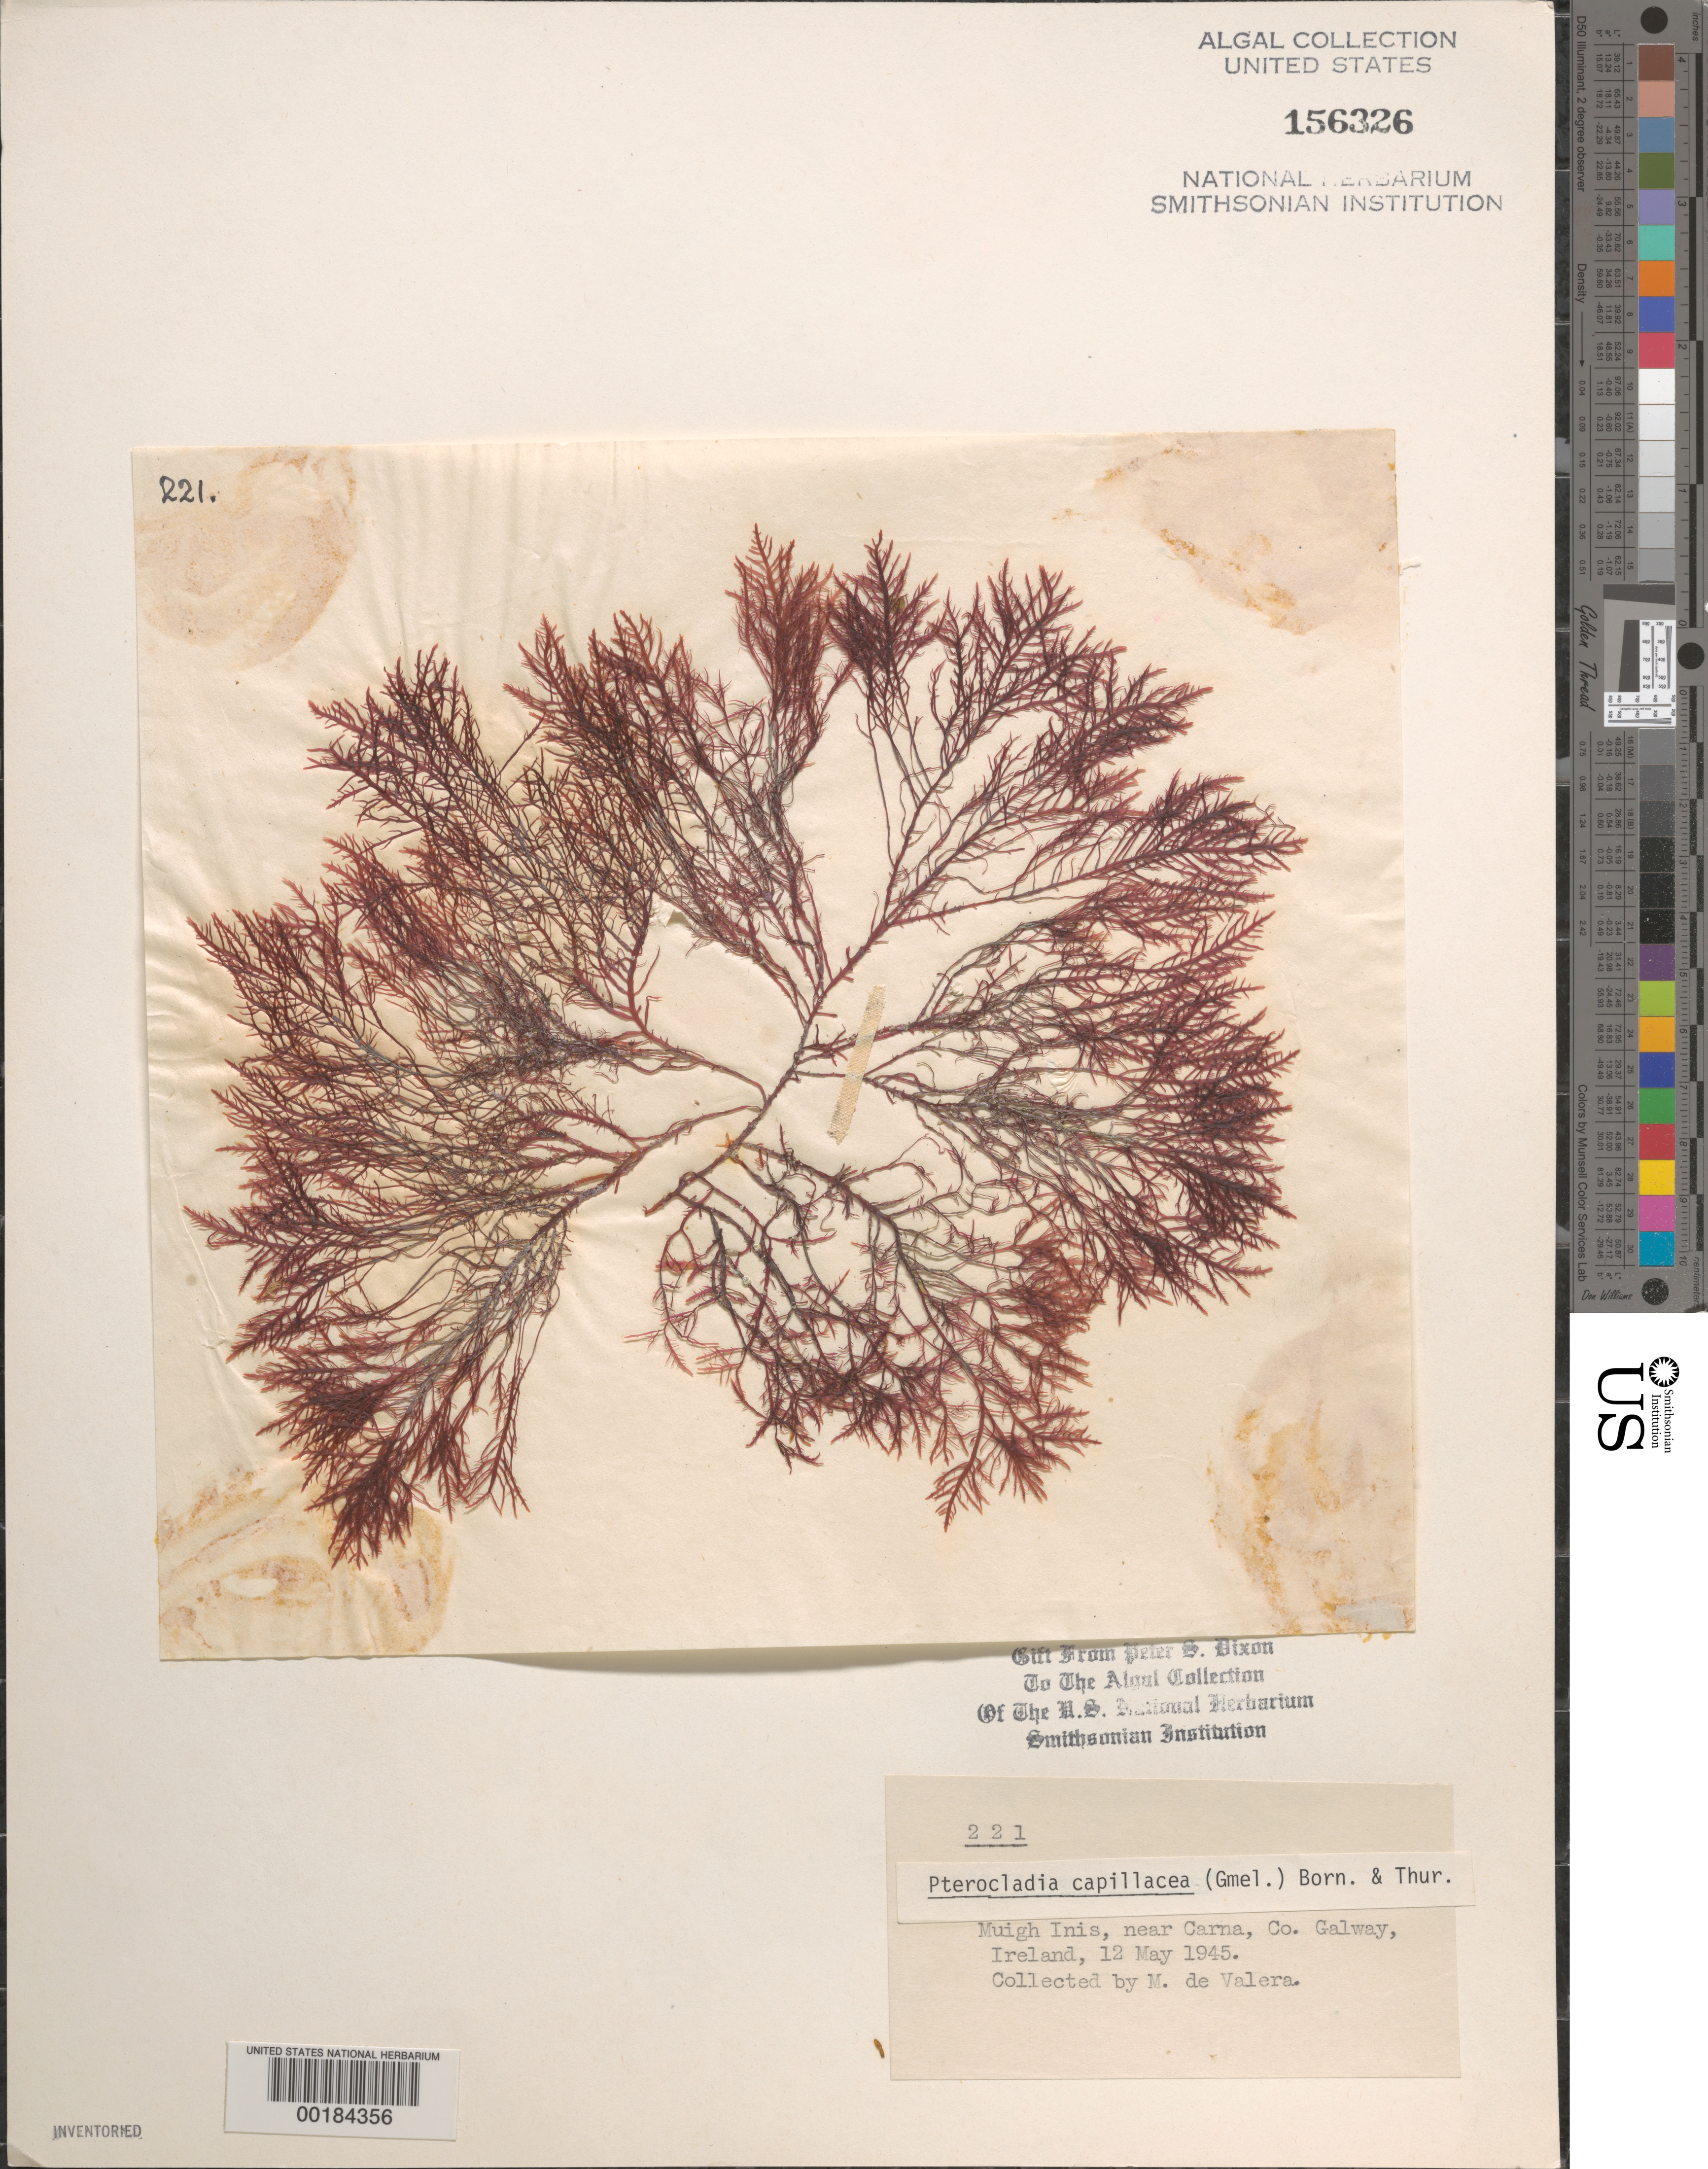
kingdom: Plantae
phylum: Rhodophyta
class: Florideophyceae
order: Gelidiales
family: Pterocladiaceae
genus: Pterocladiella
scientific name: Pterocladiella capillacea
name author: (S.G. Gmel.) Santelices & Hommers.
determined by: Algae name updating Project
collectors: M. De Valera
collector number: PSD 221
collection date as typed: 12 May 1945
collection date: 1945-05-12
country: Ireland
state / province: Connaught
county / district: Galway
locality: Muigh Inis, near Carna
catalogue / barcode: US 156326